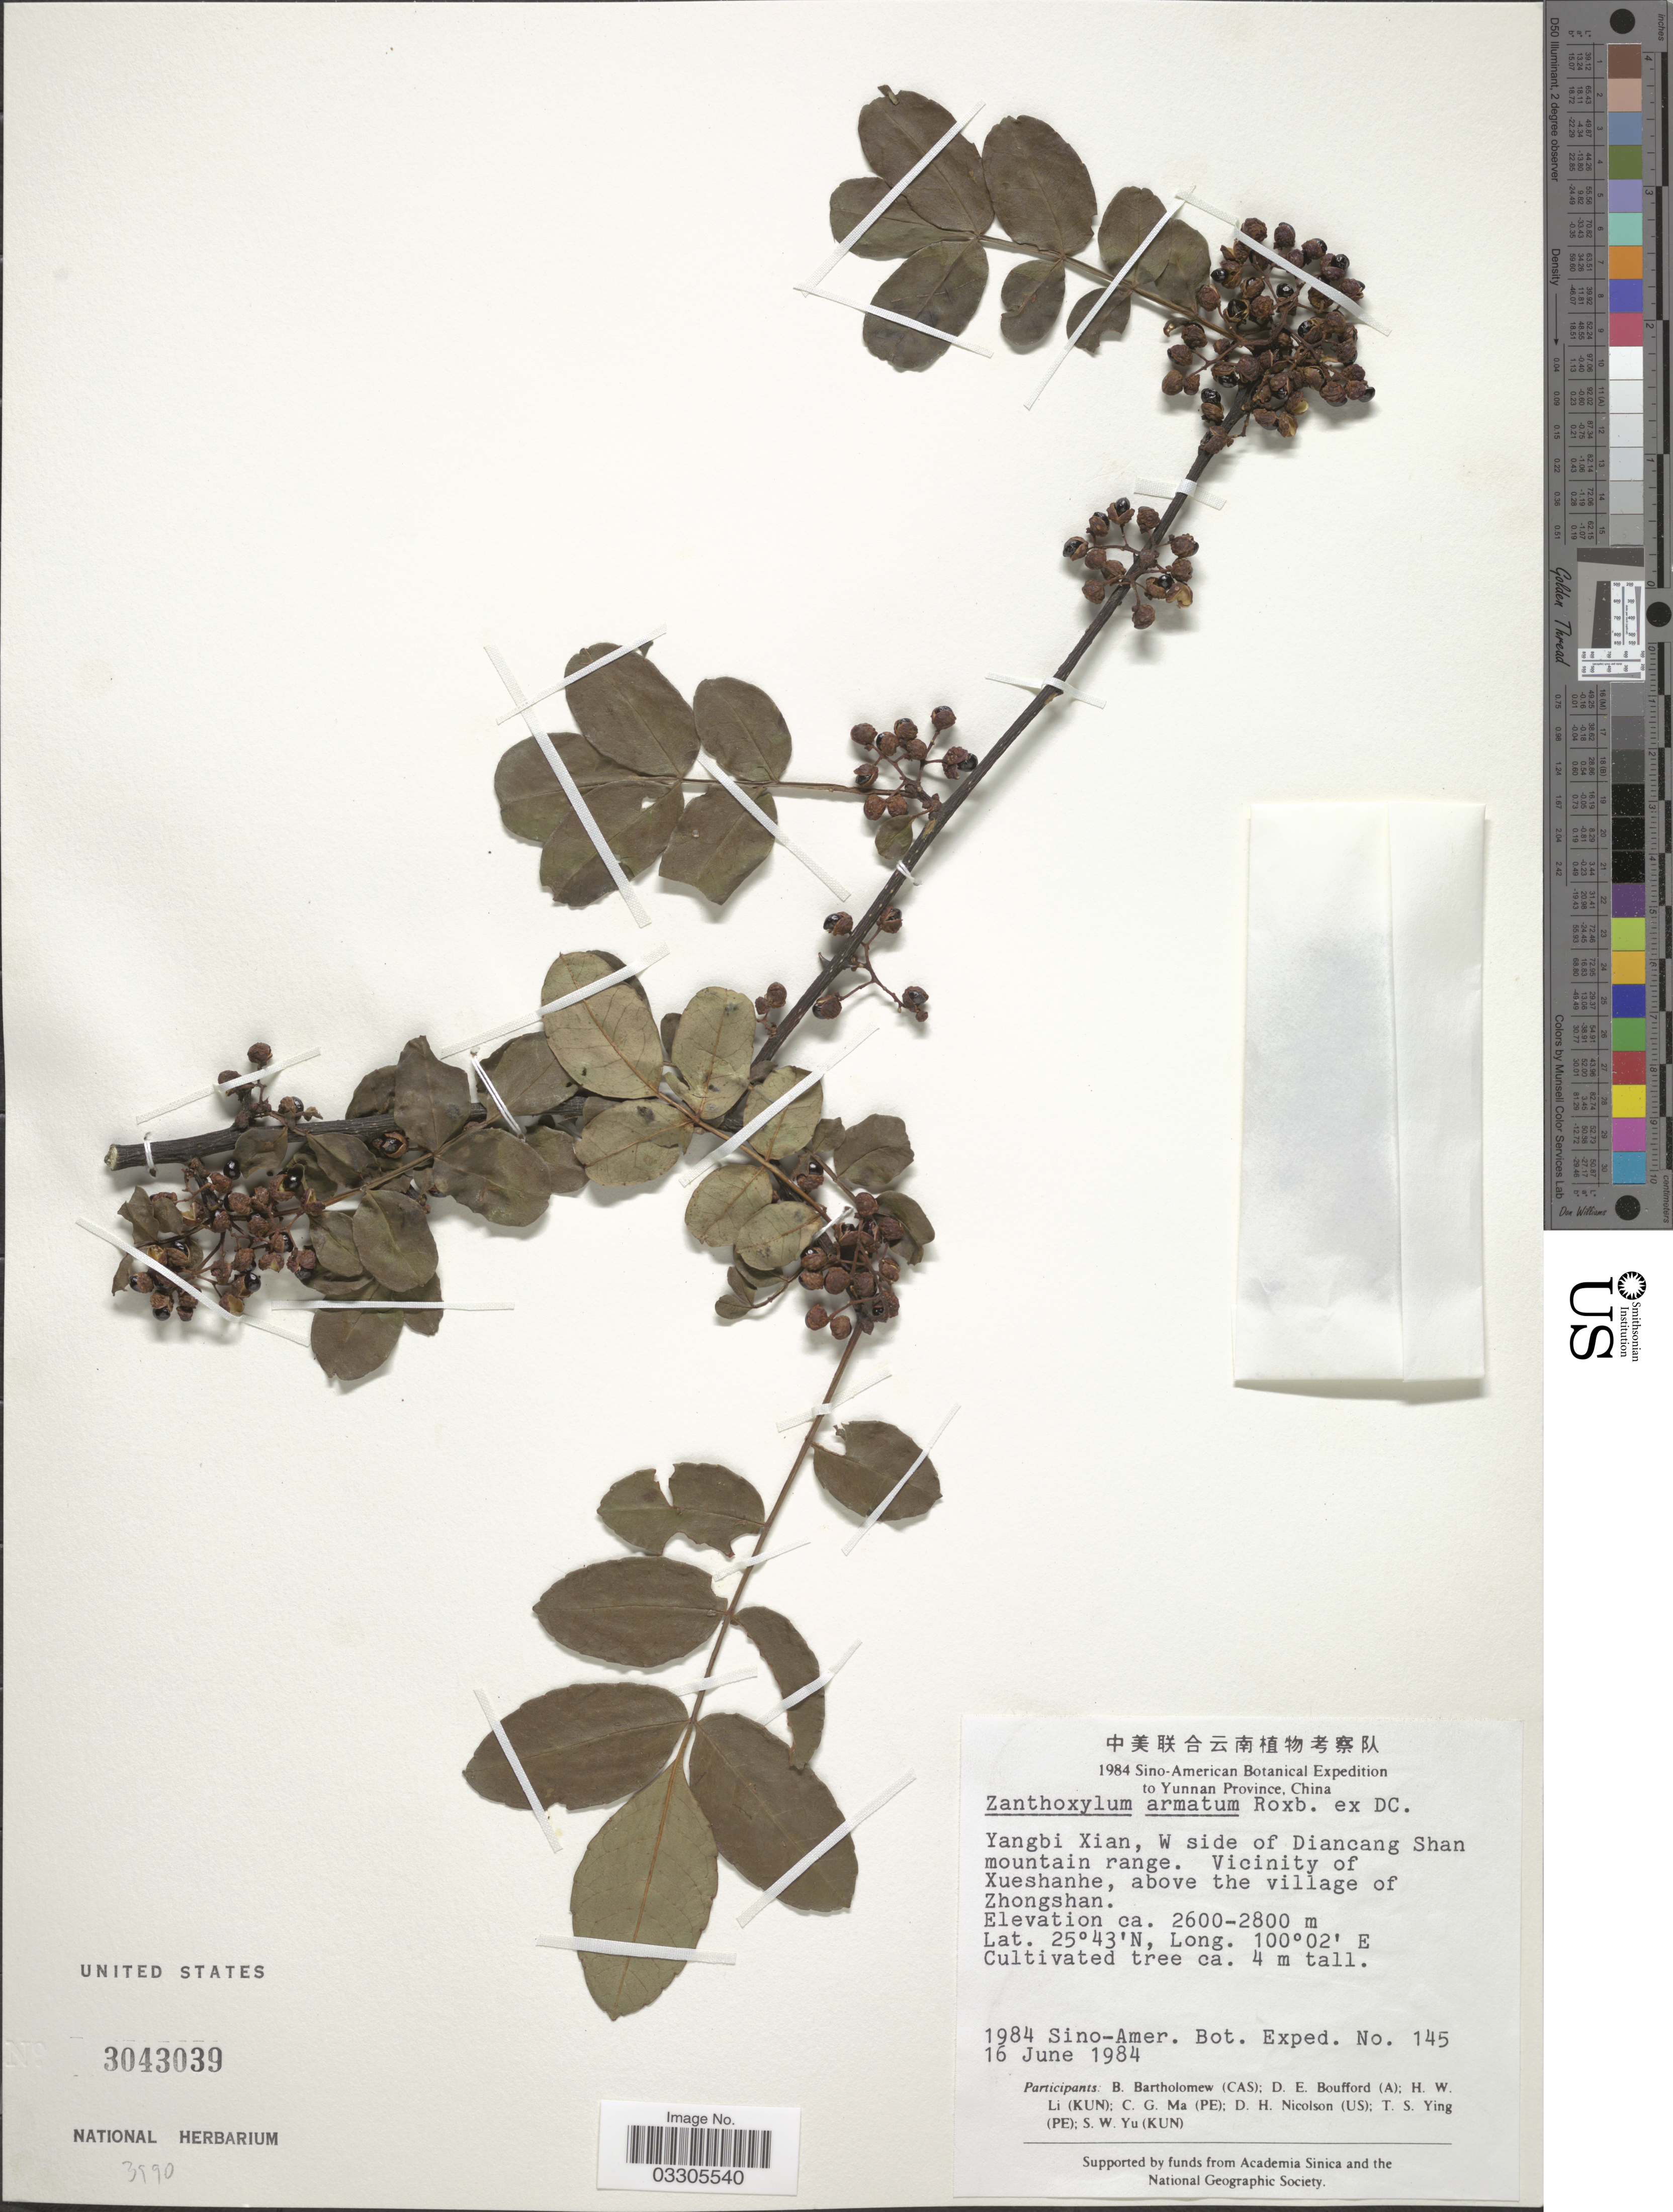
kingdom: Plantae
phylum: Tracheophyta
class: Magnoliopsida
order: Sapindales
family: Rutaceae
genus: Zanthoxylum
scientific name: Zanthoxylum armatum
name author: DC.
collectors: Sino-Amer. Bot. Exped. 1984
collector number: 145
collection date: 1984-06-16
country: China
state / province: Yunnan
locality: Yangbi Xian, W side of Diancang Shan mountain range. Vicinity of Xueshanhe, above the village of Zhongshan.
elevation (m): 2600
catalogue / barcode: US 3043039